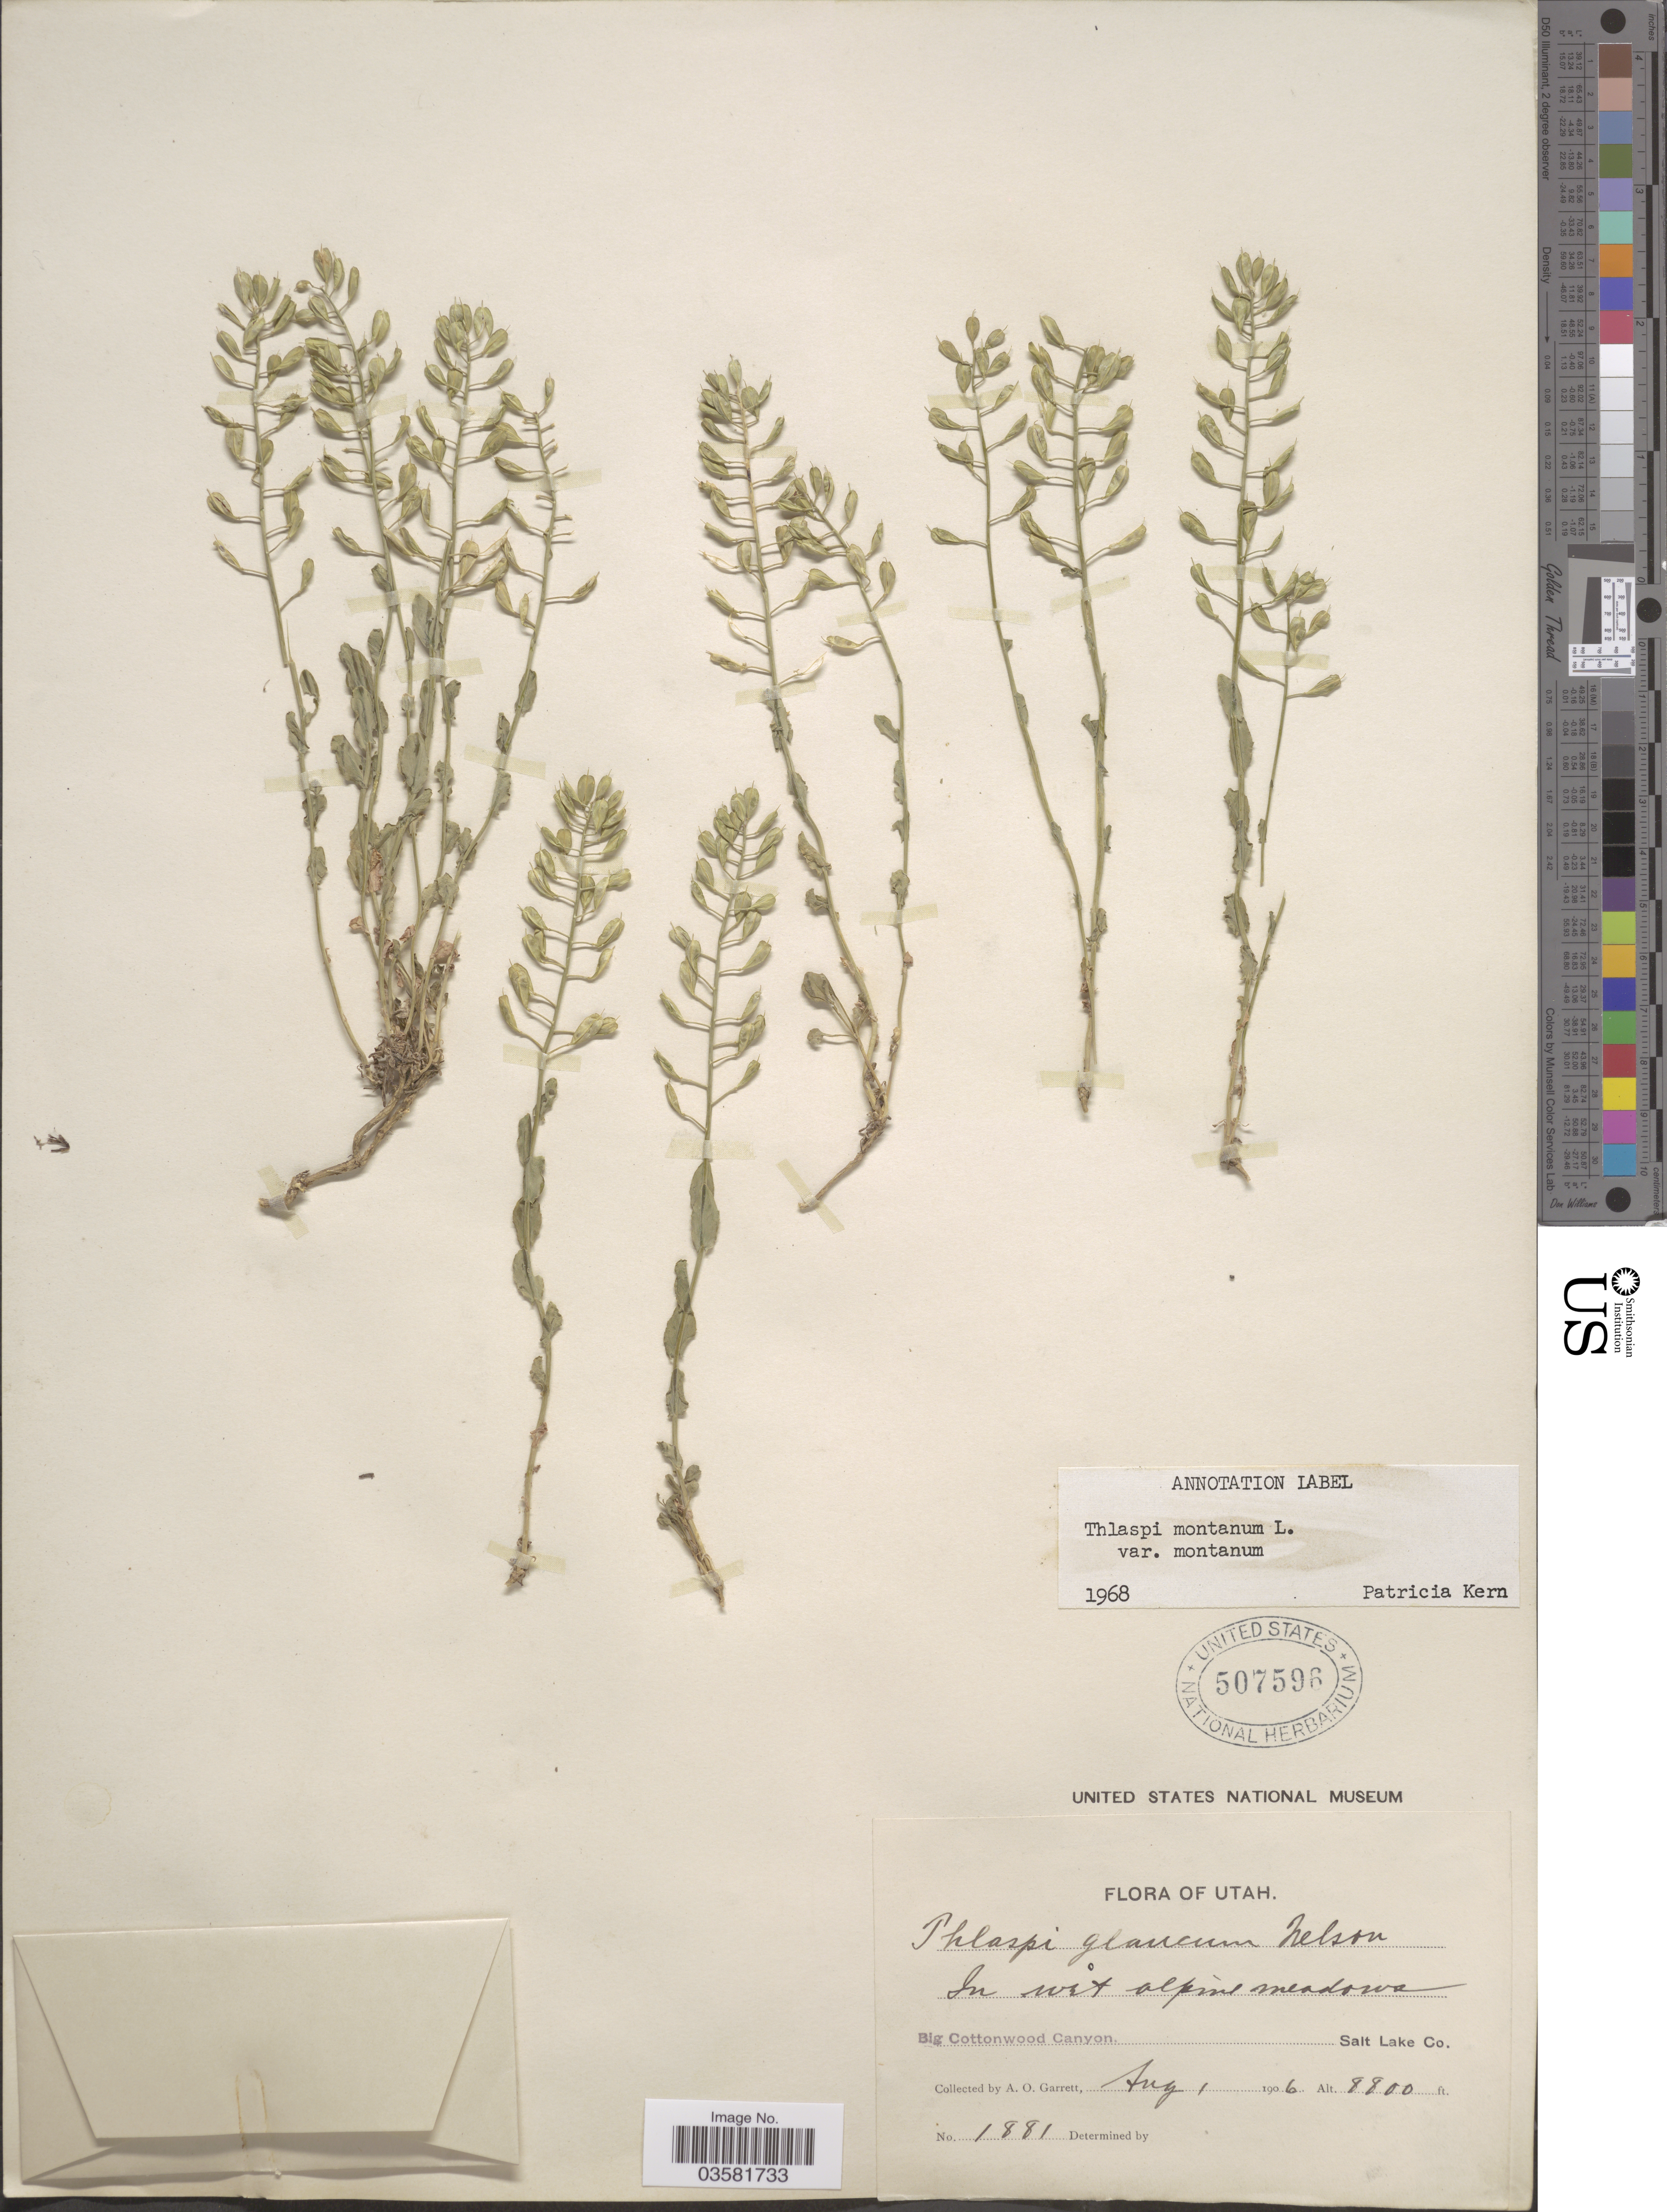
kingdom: Plantae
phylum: Tracheophyta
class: Magnoliopsida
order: Brassicales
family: Brassicaceae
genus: Thlaspi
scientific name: Thlaspi montanum var. montanum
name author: L.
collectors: A. O. Garrett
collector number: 1881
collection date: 1906-08-01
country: United States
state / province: Utah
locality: Big Cottonwood Canyon. Salt Lake Co.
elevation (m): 2682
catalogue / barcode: US 507596